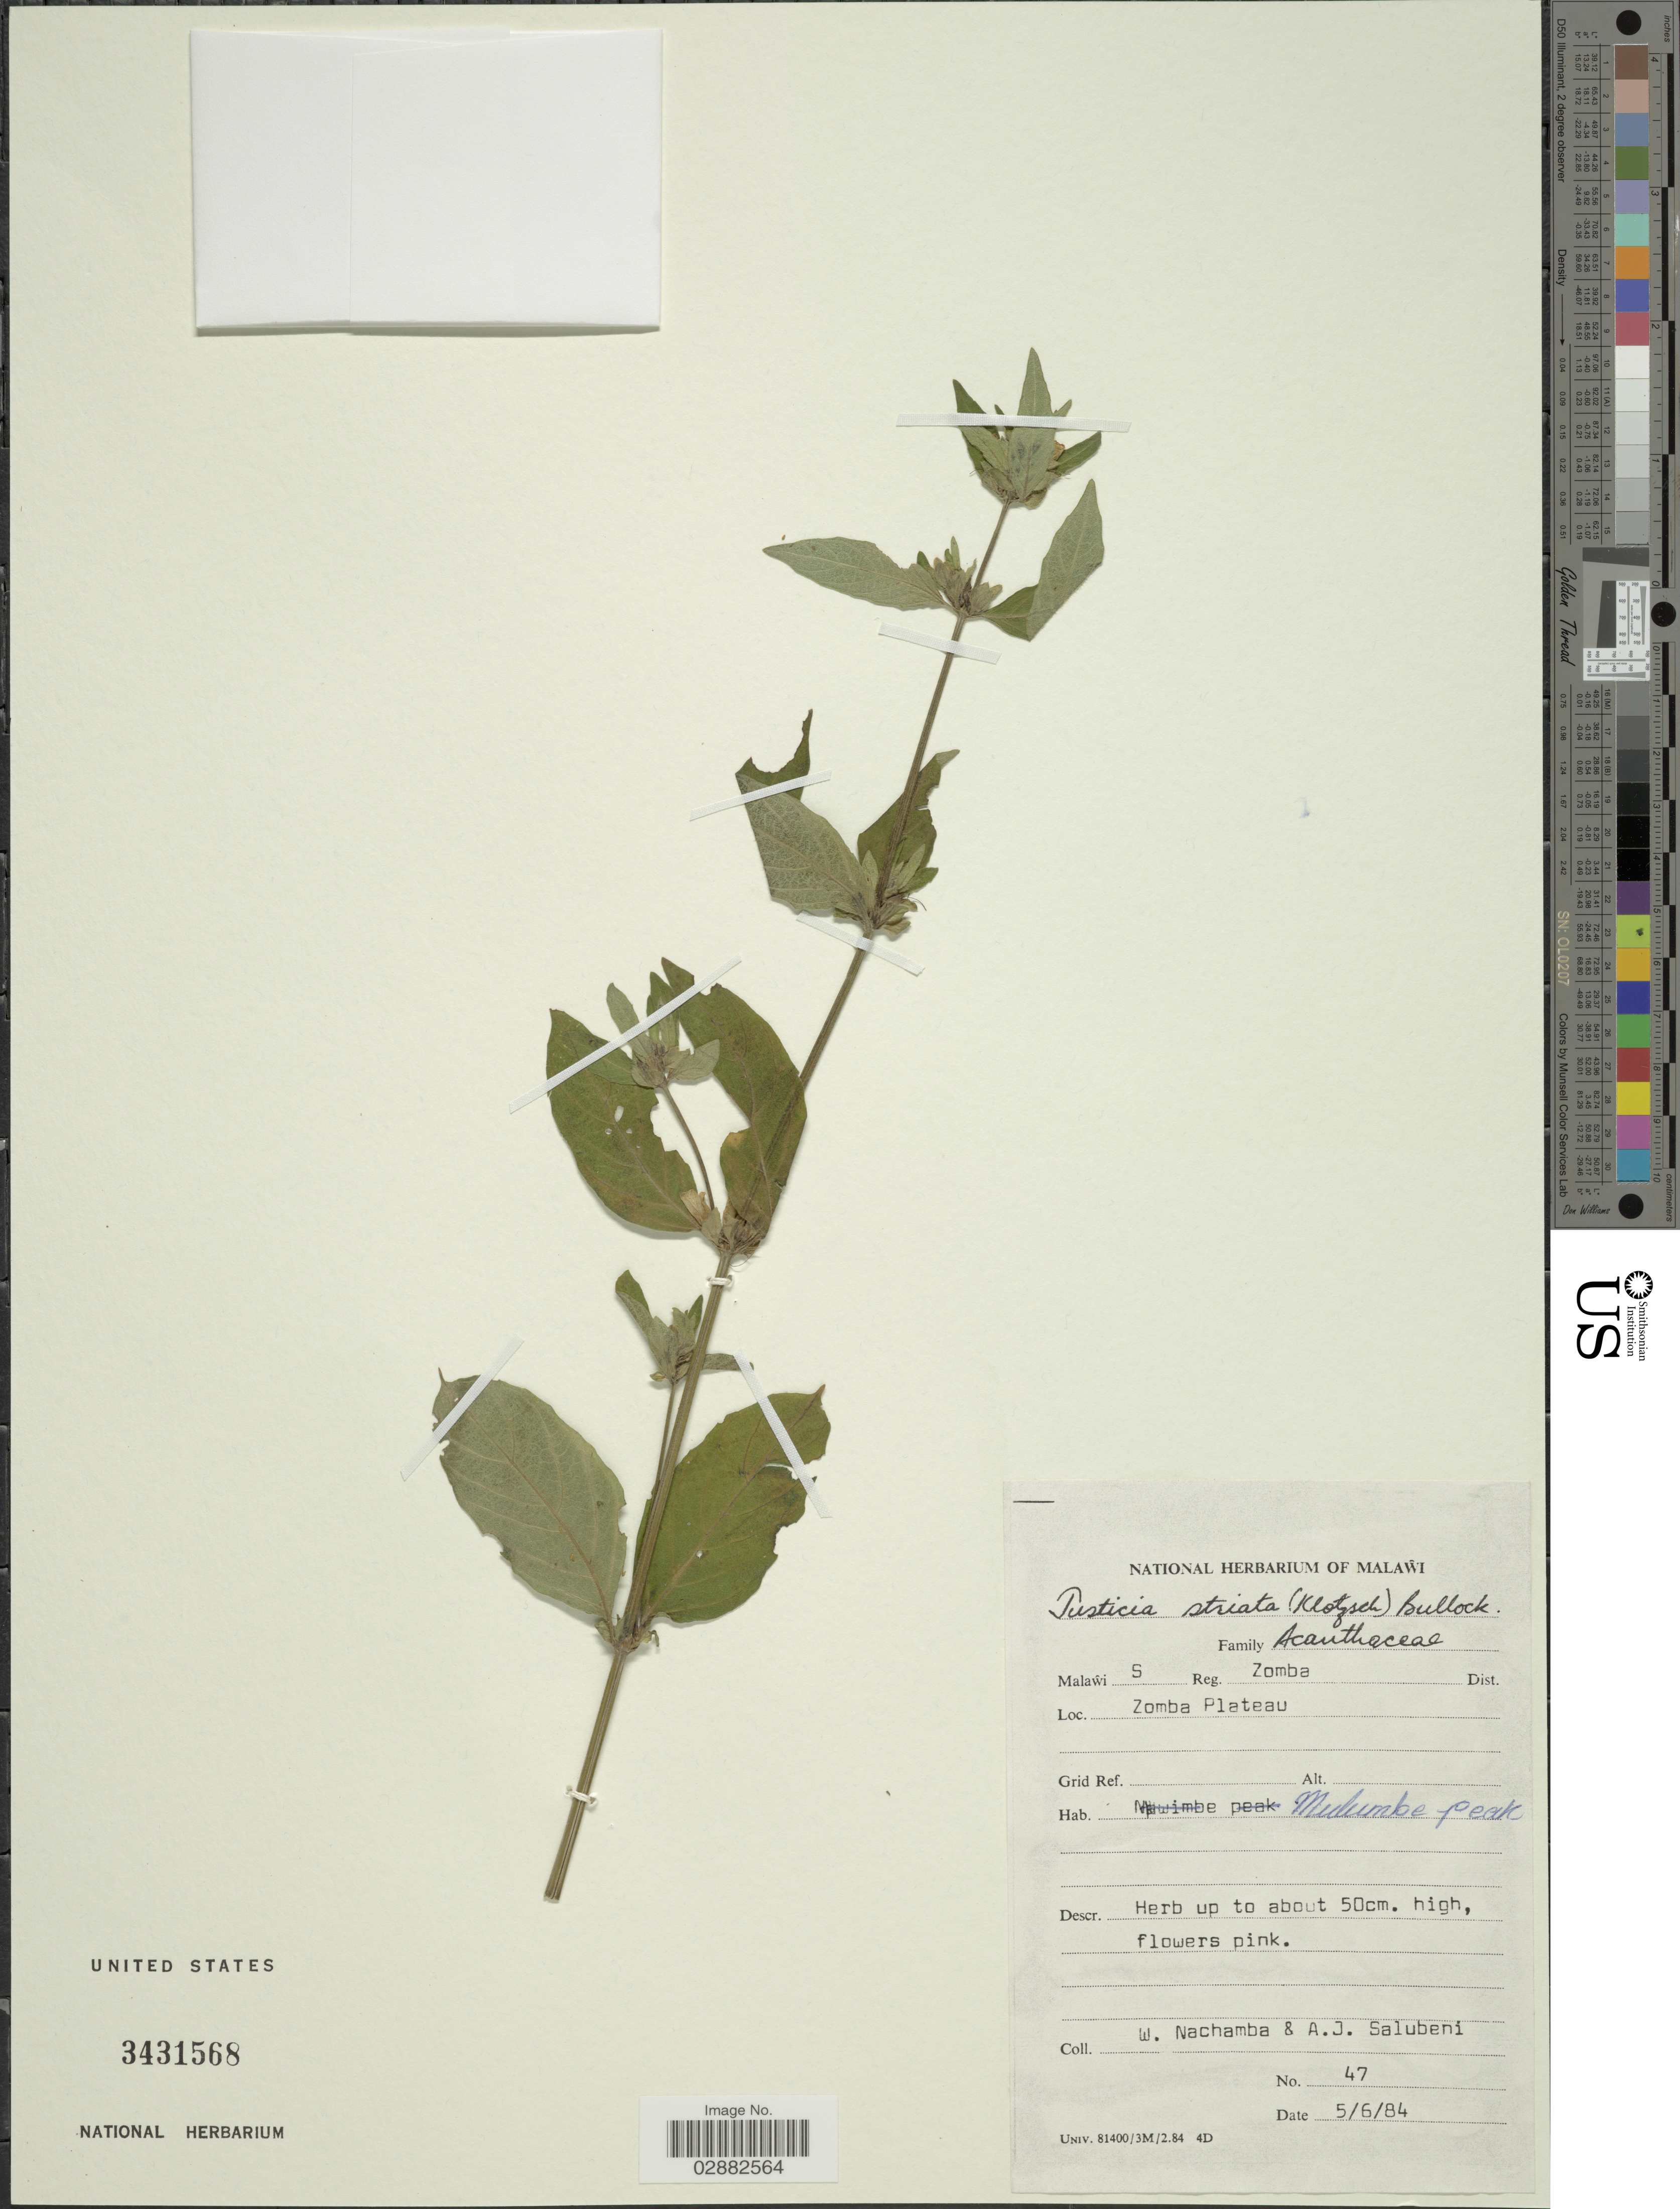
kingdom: Plantae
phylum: Tracheophyta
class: Magnoliopsida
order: Lamiales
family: Acanthaceae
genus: Justicia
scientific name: Justicia striata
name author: D.N. Gibson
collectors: W. Nachamba & A. J. Salubeni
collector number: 47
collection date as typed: Transcribed d/m/y: 5/6/84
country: Malawi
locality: Malawi S Reg. Zomba Dist., Zomba Plateau, Mulumbe Peak.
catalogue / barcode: US 3431568